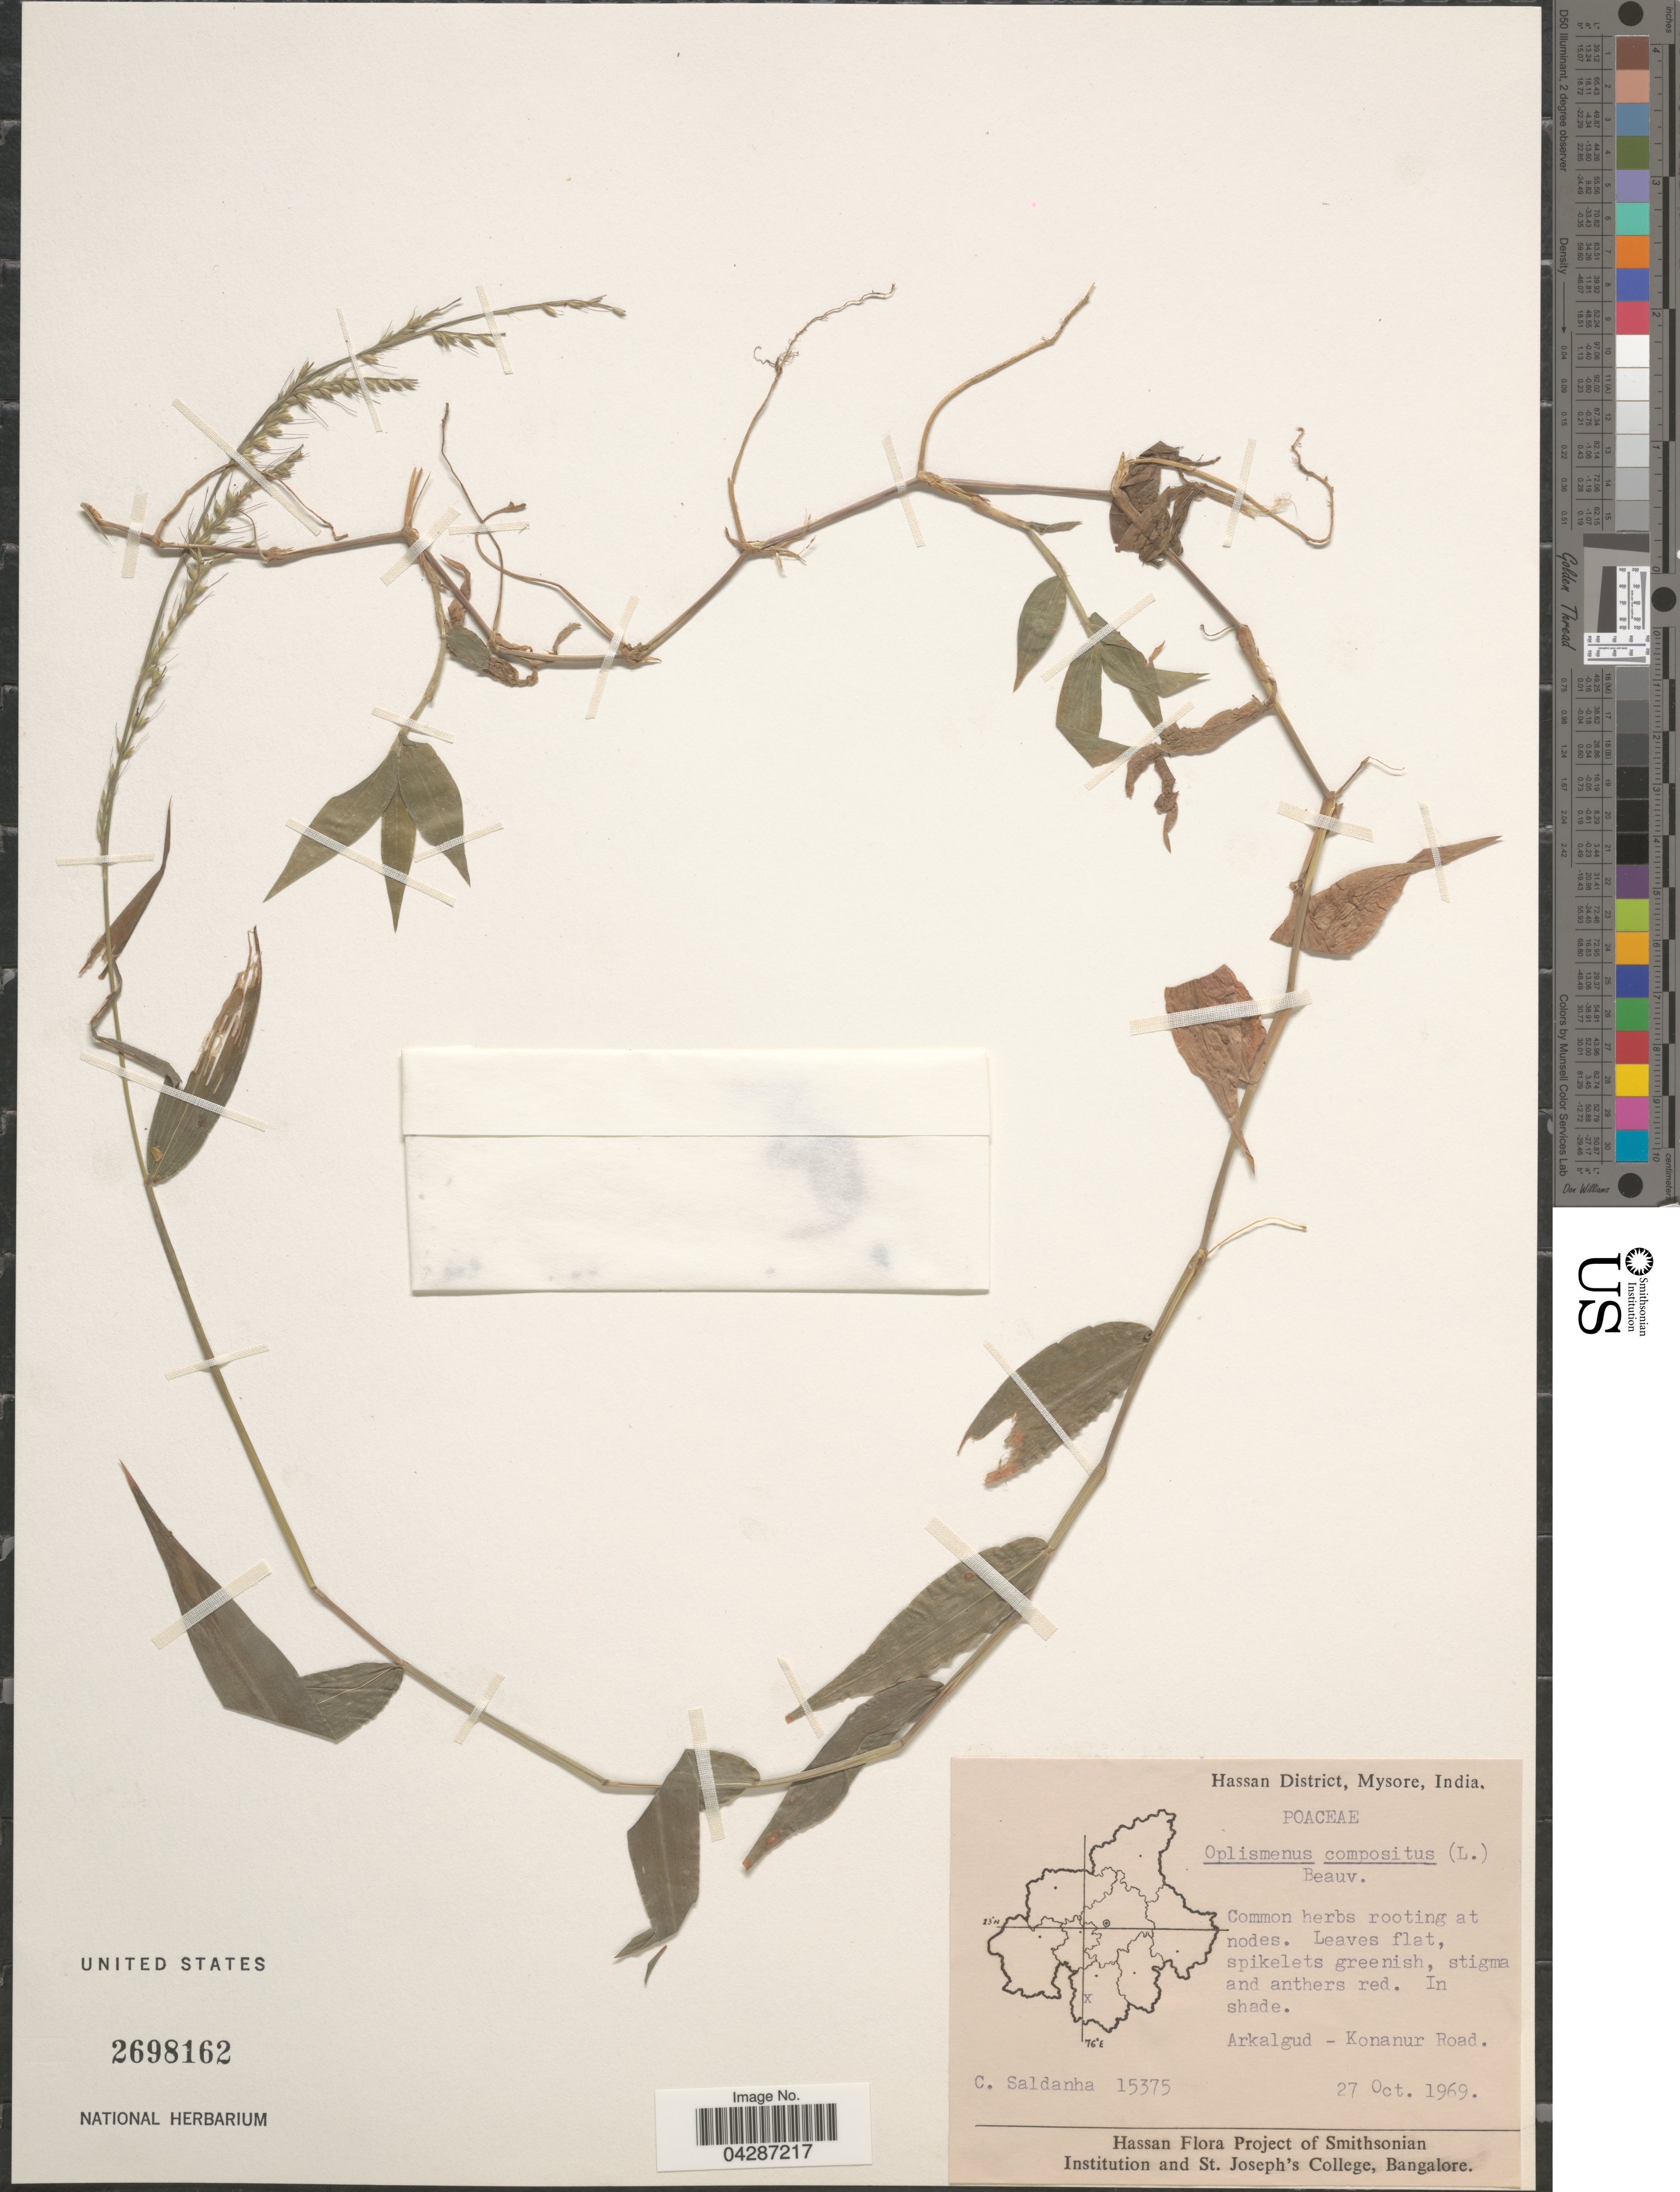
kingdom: Plantae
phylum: Tracheophyta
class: Liliopsida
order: Poales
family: Poaceae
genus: Oplismenus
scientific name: Oplismenus compositus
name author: (L.) P. Beauv.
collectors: C. Saldanha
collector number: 15375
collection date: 1969-10-27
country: India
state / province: Karnataka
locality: Hassan District, Mysore. In shade. Arkalgud - Konanur Road.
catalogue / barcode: US 2698162